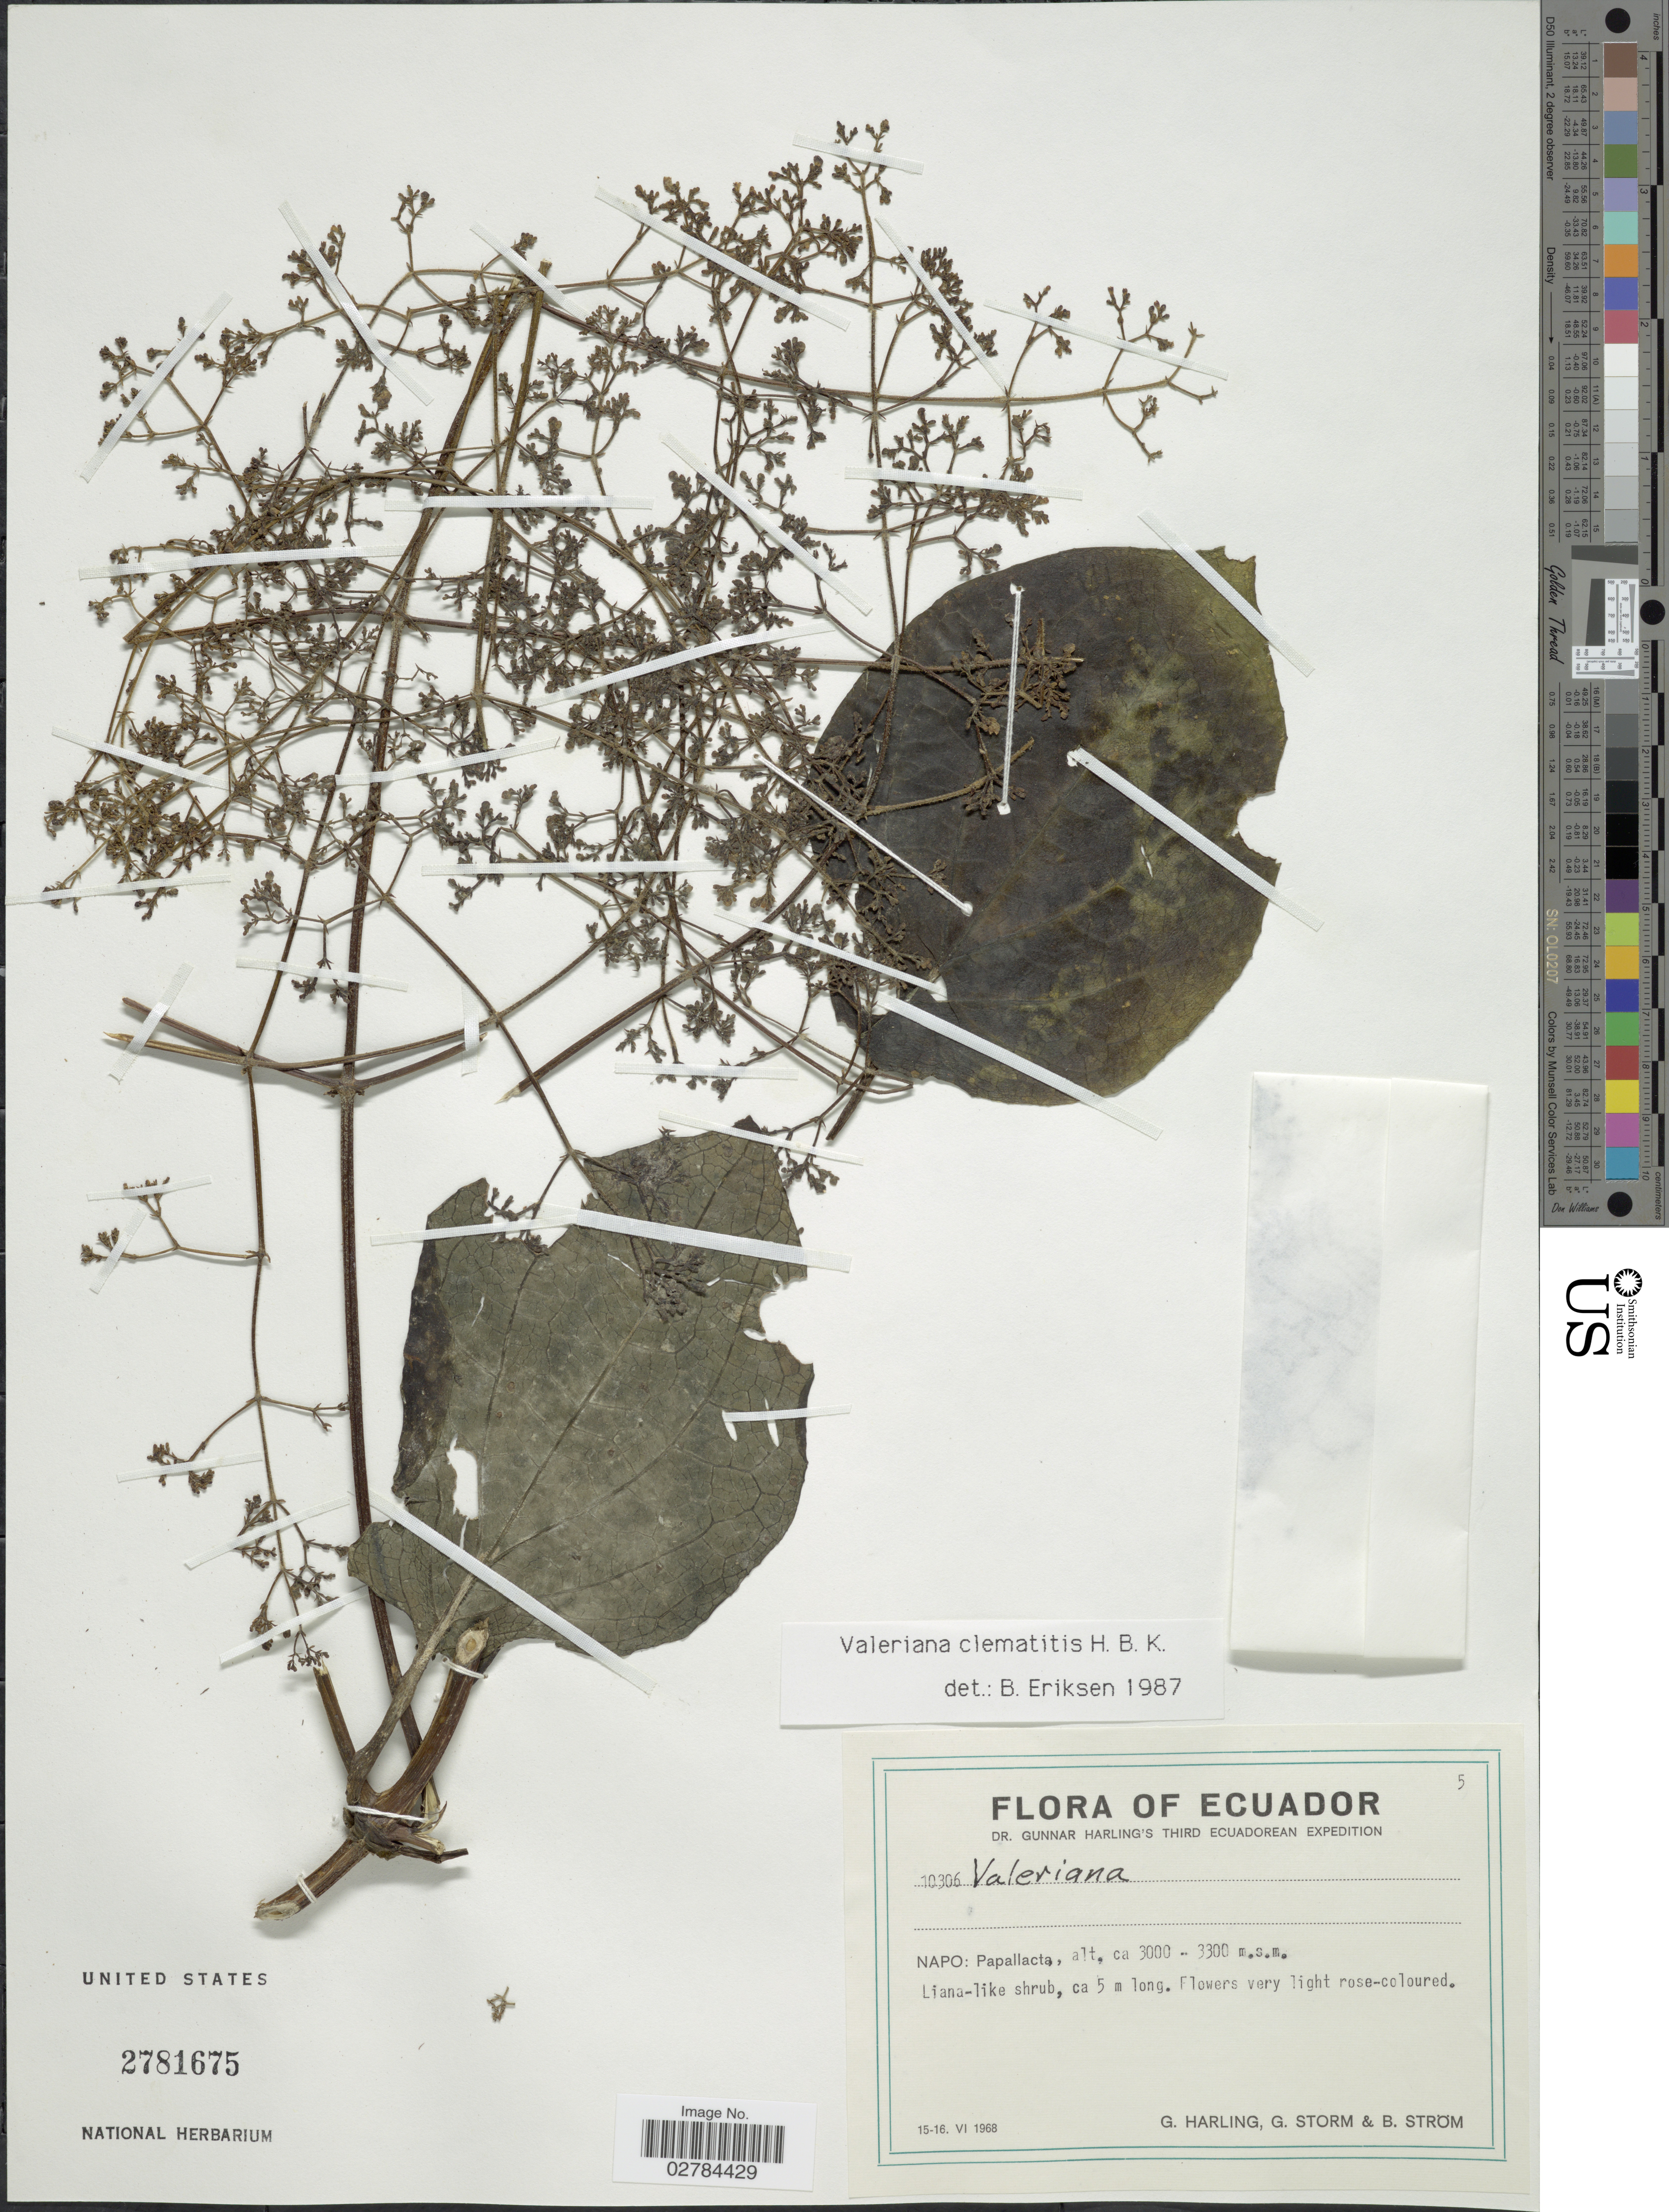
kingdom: Plantae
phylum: Tracheophyta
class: Magnoliopsida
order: Dipsacales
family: Caprifoliaceae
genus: Valeriana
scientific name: Valeriana clematitis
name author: Kunth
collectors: G. Harling, G. Storm & B. Ström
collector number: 10306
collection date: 1968-06-15/1968-06-16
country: Ecuador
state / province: Napo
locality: Papallacta.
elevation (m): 3000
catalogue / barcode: US 2781675